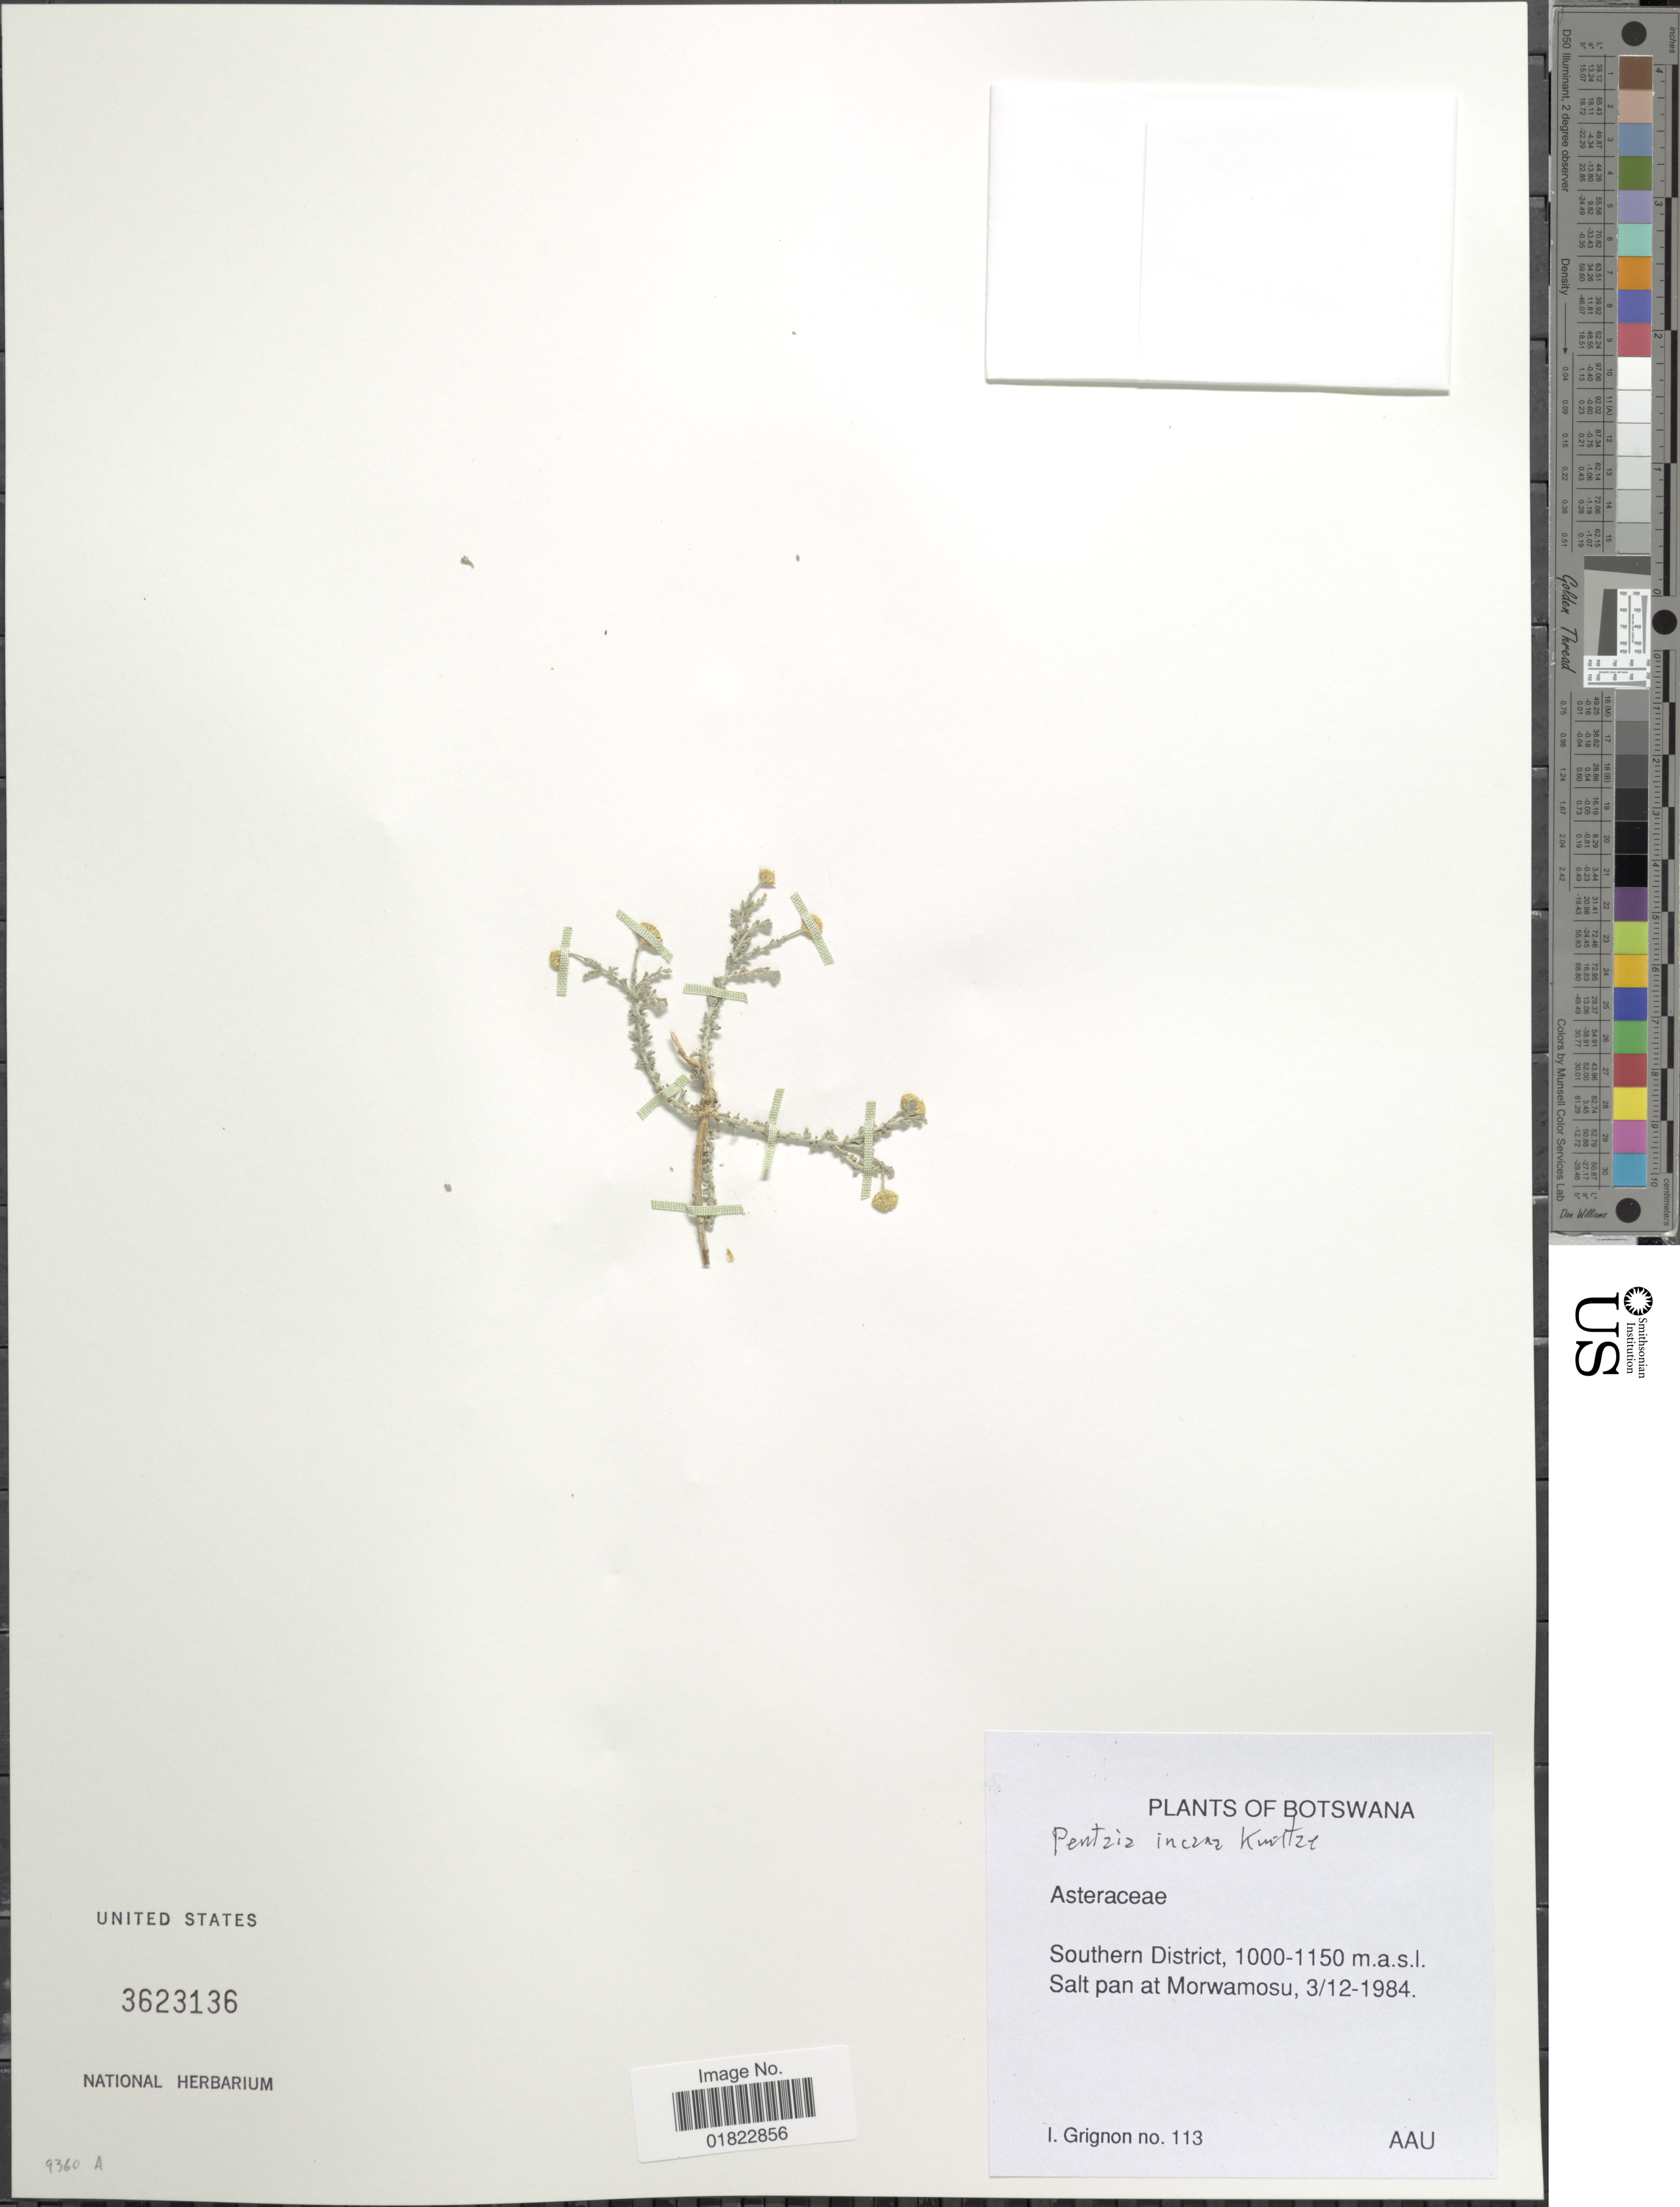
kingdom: Plantae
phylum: Tracheophyta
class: Magnoliopsida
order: Asterales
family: Asteraceae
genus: Pentzia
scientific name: Pentzia incana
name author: (Thunb.) Kuntze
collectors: I. Grignon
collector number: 113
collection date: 1984-12-03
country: Botswana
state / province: Southern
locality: Southern District, Salt pan at Morwamosu.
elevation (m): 1000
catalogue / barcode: US 3623136